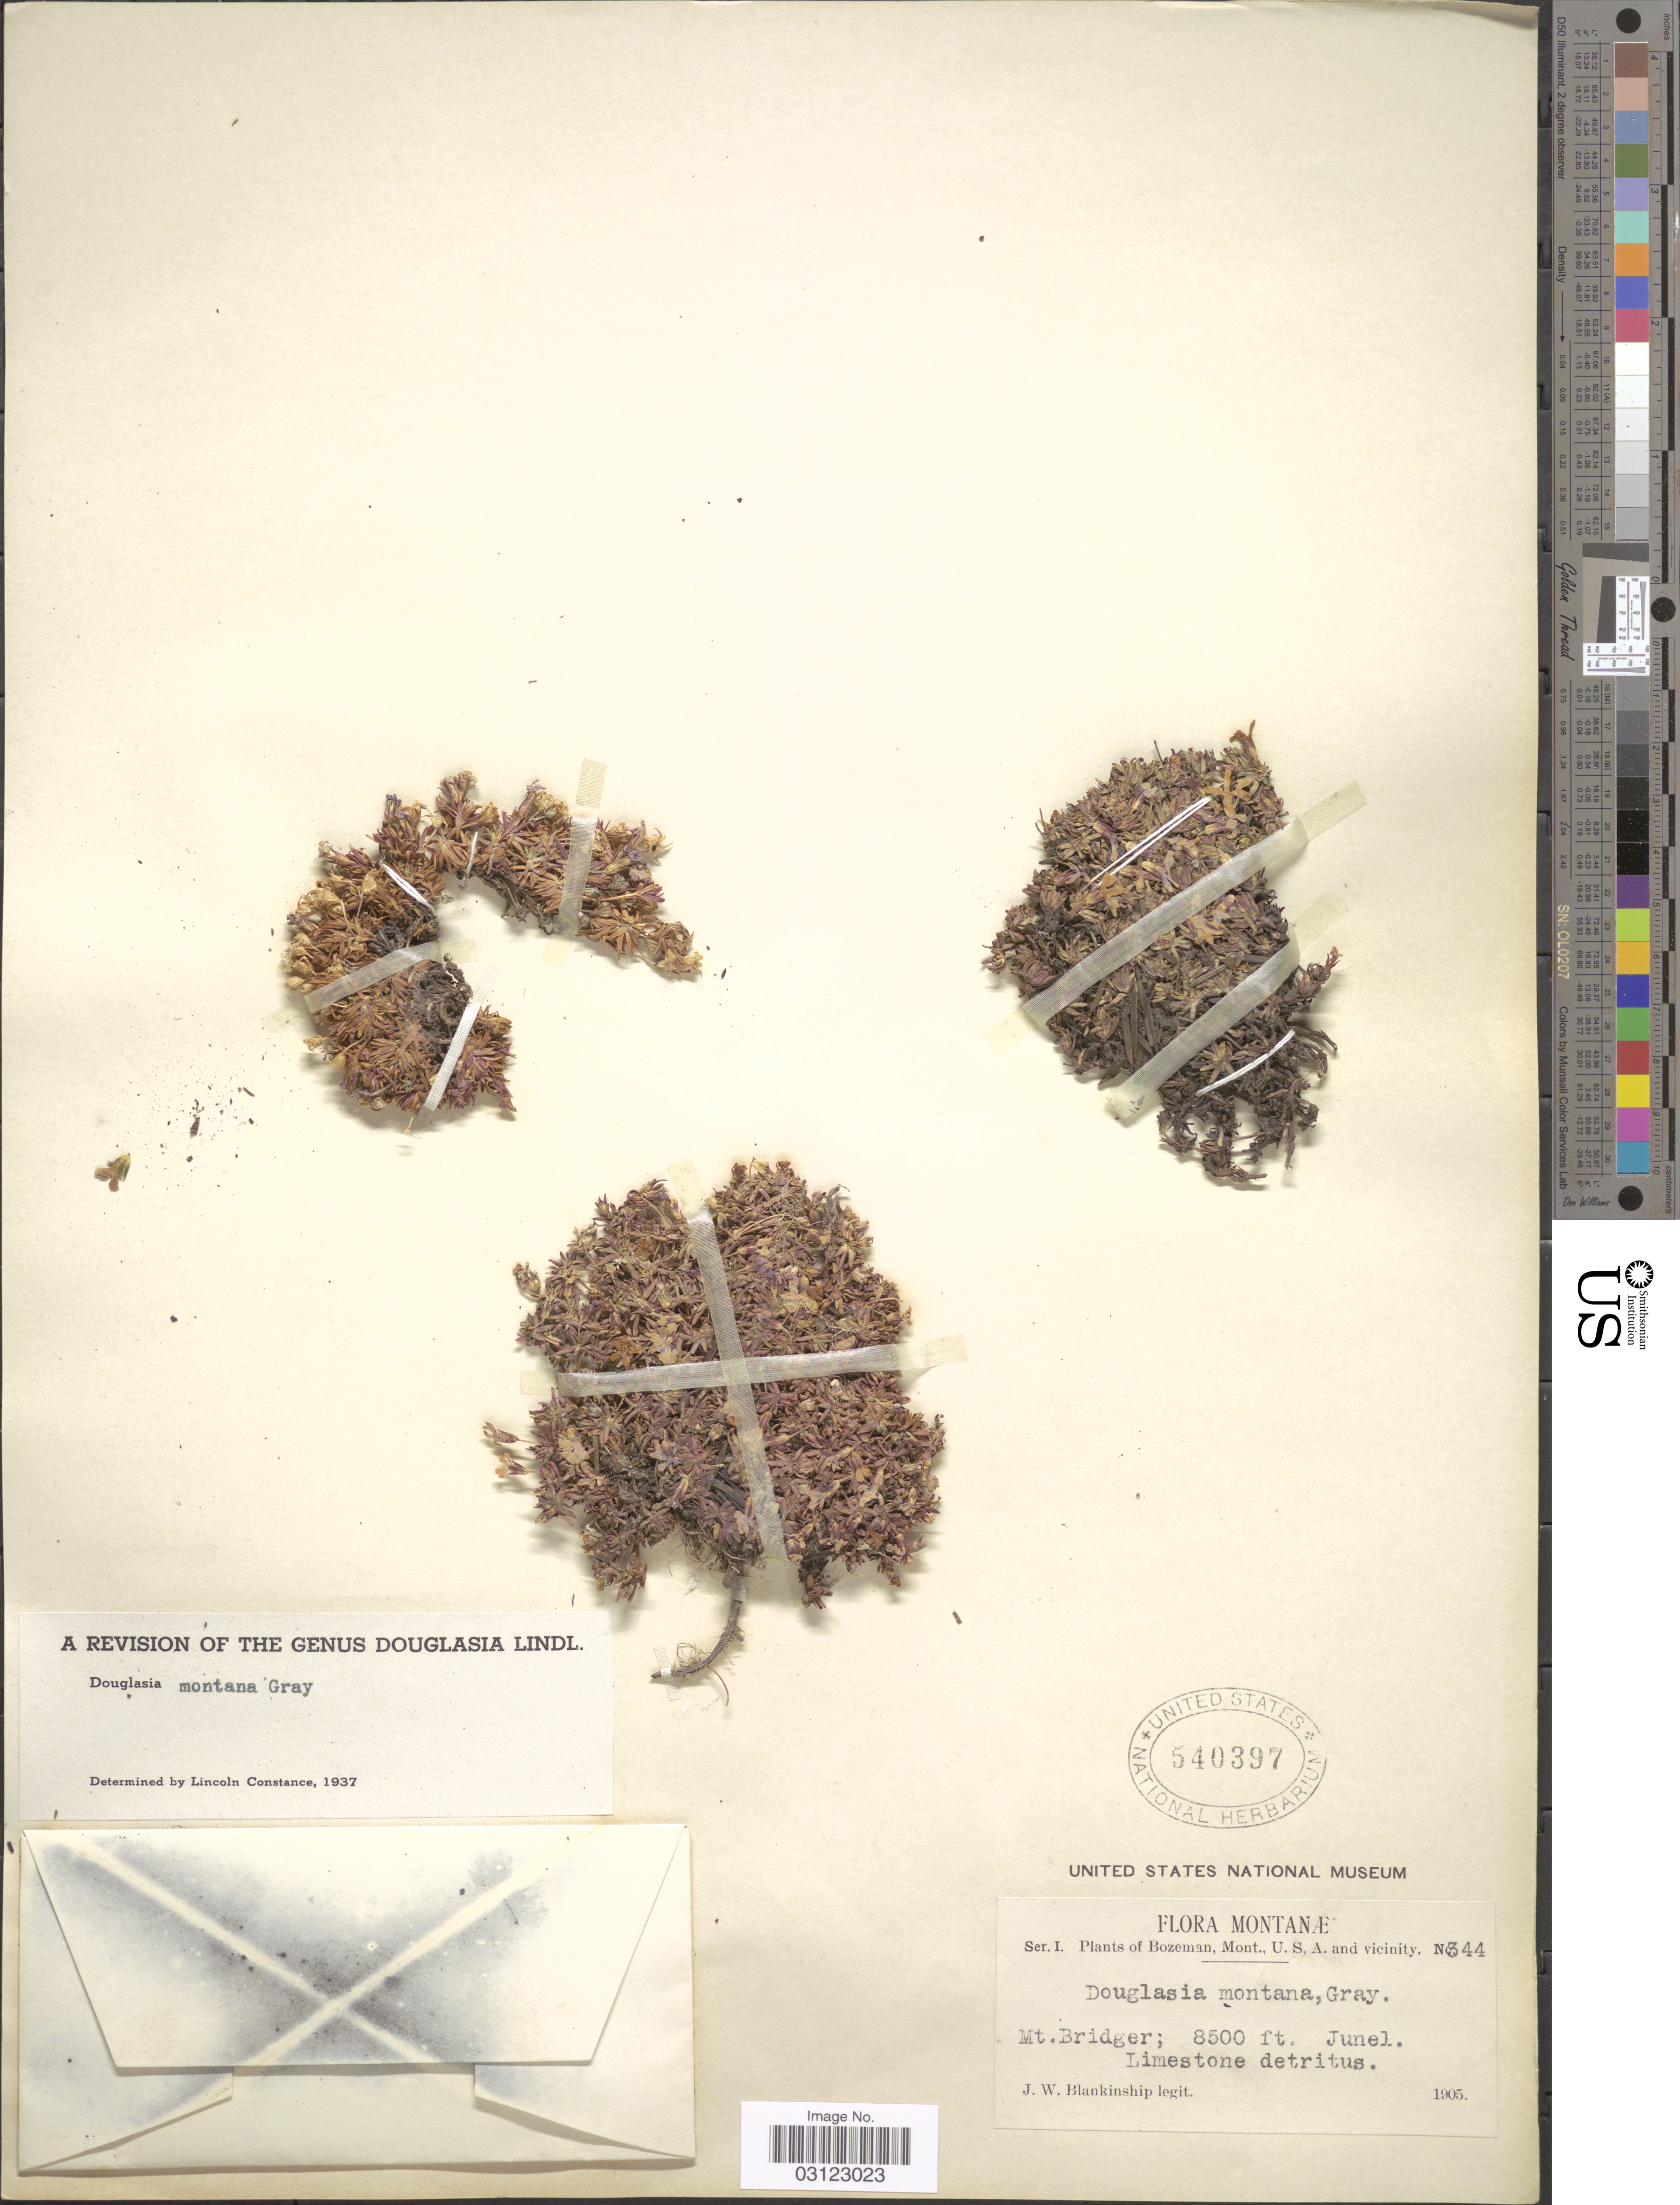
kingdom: Plantae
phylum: Tracheophyta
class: Magnoliopsida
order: Ericales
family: Primulaceae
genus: Douglasia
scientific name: Douglasia montana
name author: A. Gray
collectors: J. W. Blankinship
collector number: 344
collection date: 1905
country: United States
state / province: Montana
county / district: Gallatin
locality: Bozeman, Mt. Bridger.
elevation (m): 2591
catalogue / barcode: US 540397